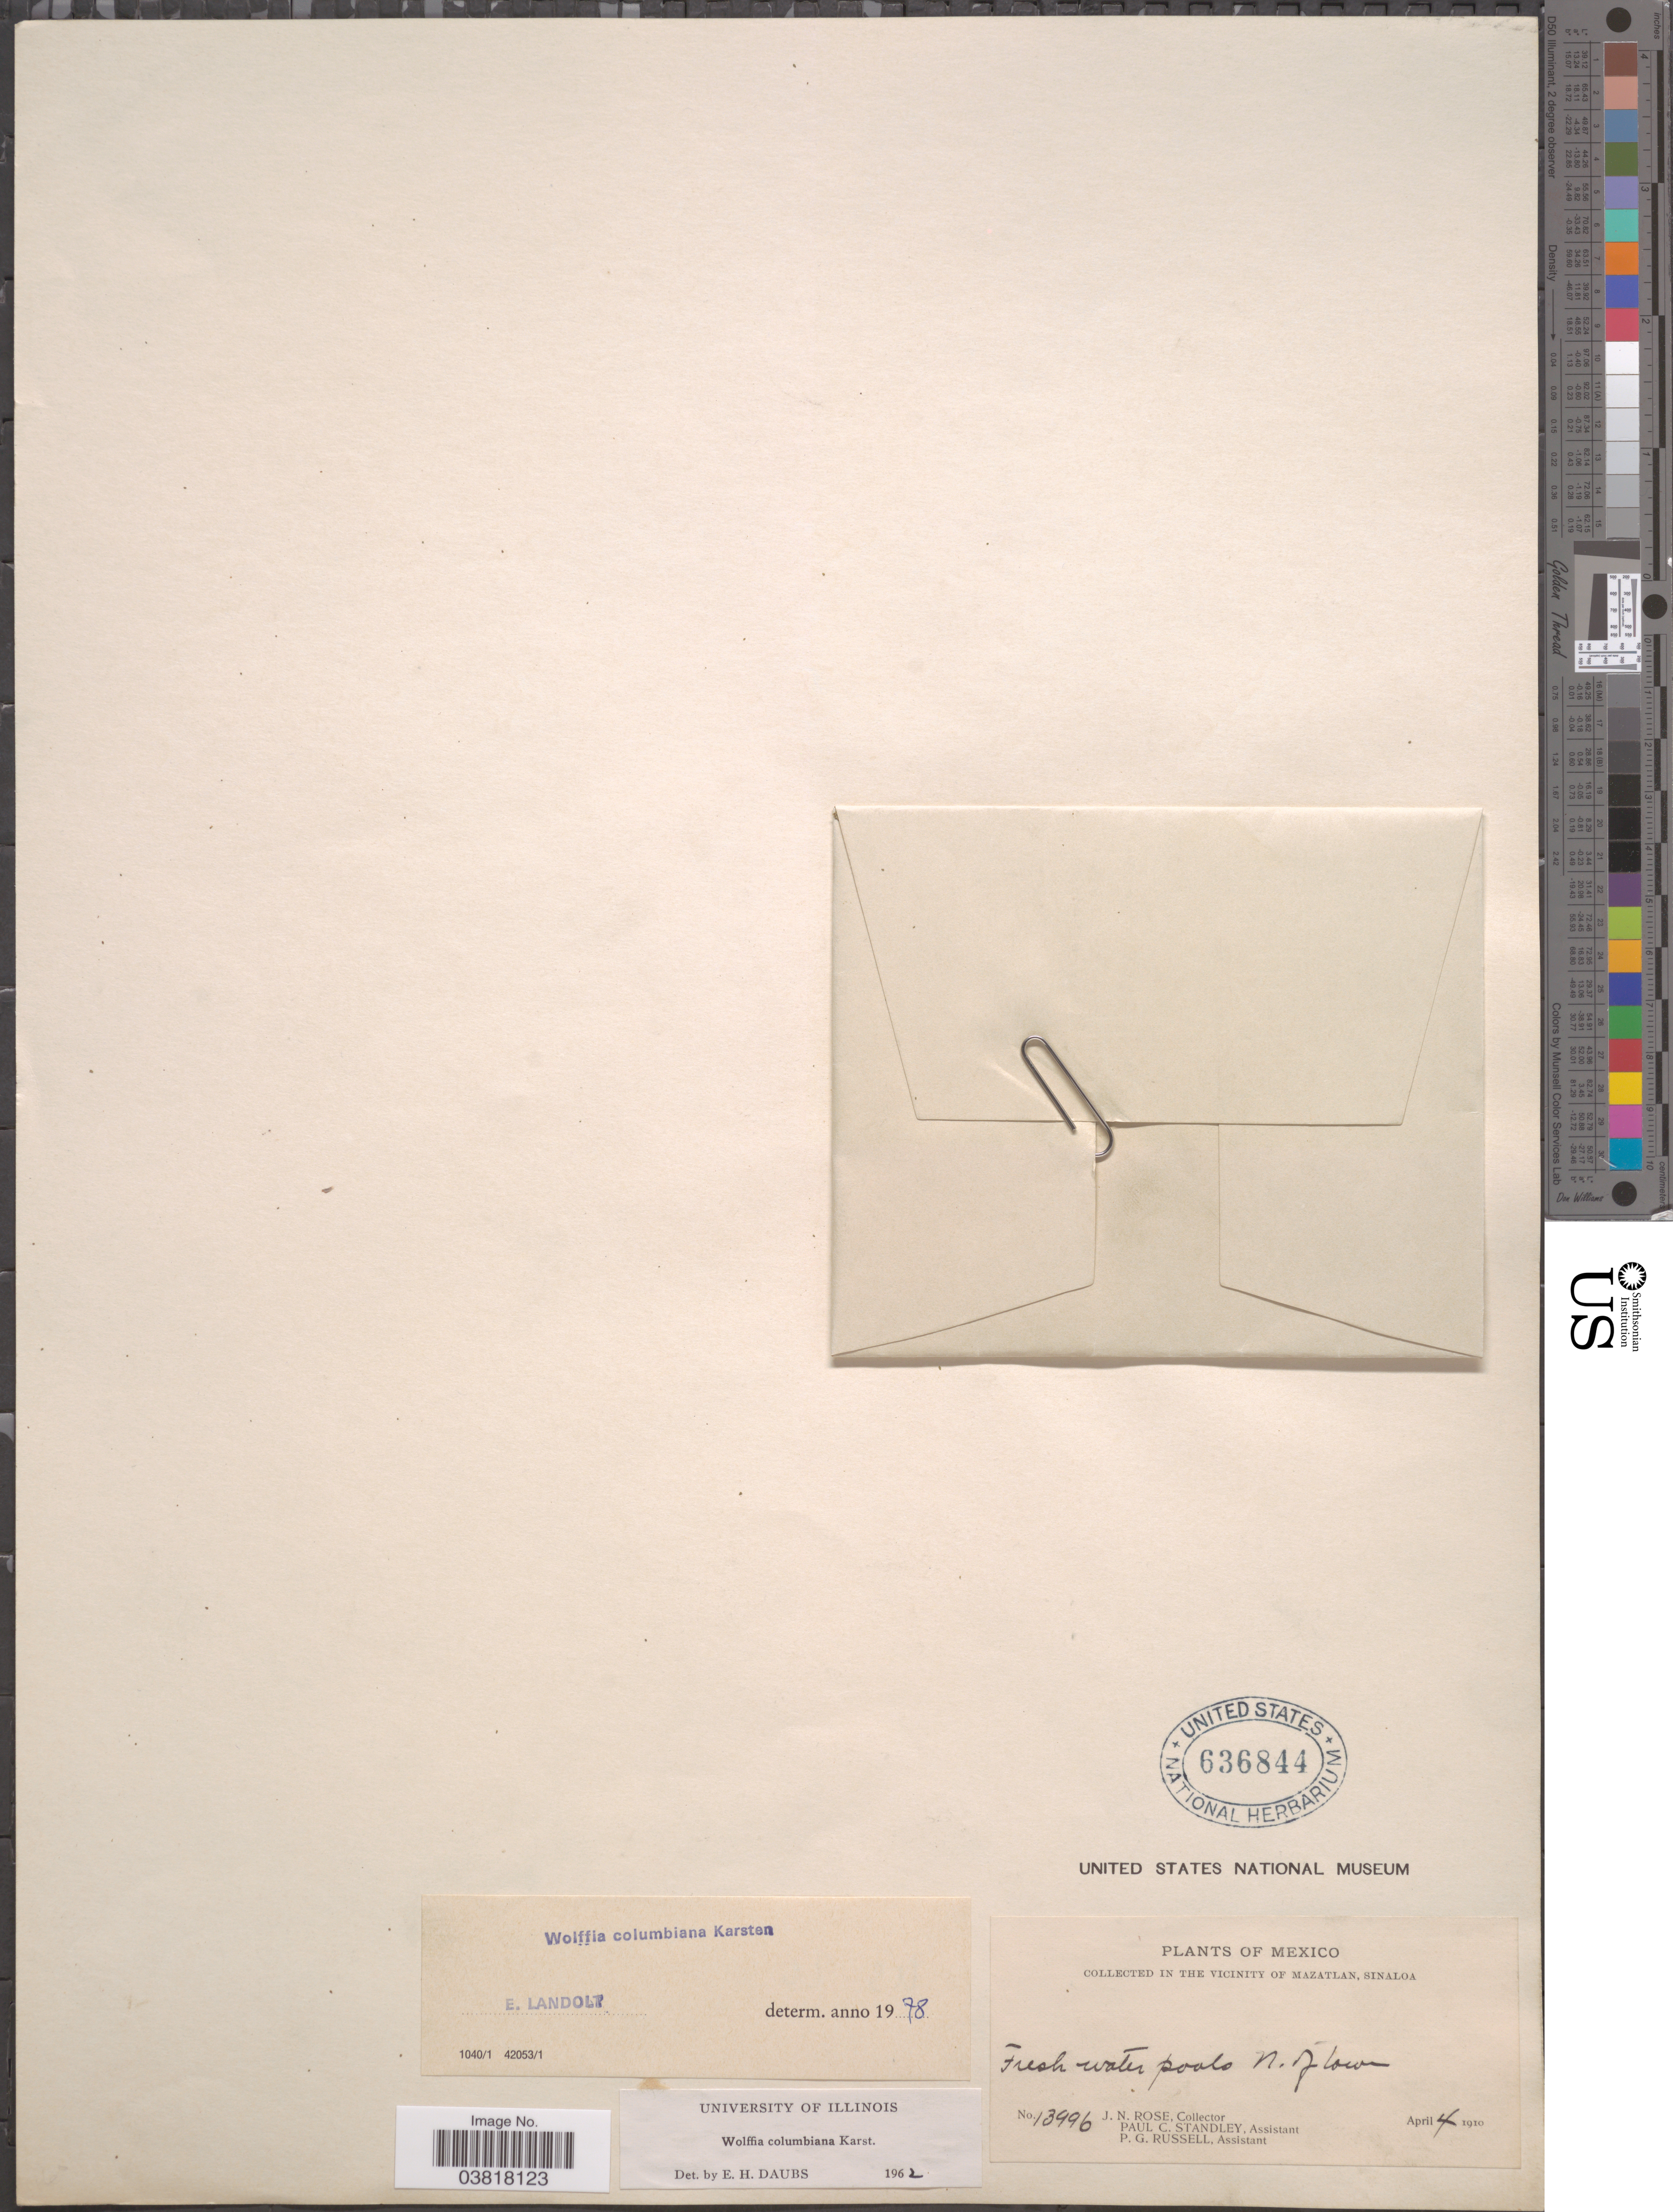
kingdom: Plantae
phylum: Tracheophyta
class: Liliopsida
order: Alismatales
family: Araceae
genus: Wolffia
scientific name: Wolffia columbiana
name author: H. Karst.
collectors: J. N. Rose, P. C. Standley & P. G. Russell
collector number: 13996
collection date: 1910-04-04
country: Mexico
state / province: Sinaloa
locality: In the vicinity of Mazatlan. Fresh water pools N. of Town.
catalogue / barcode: US 636844